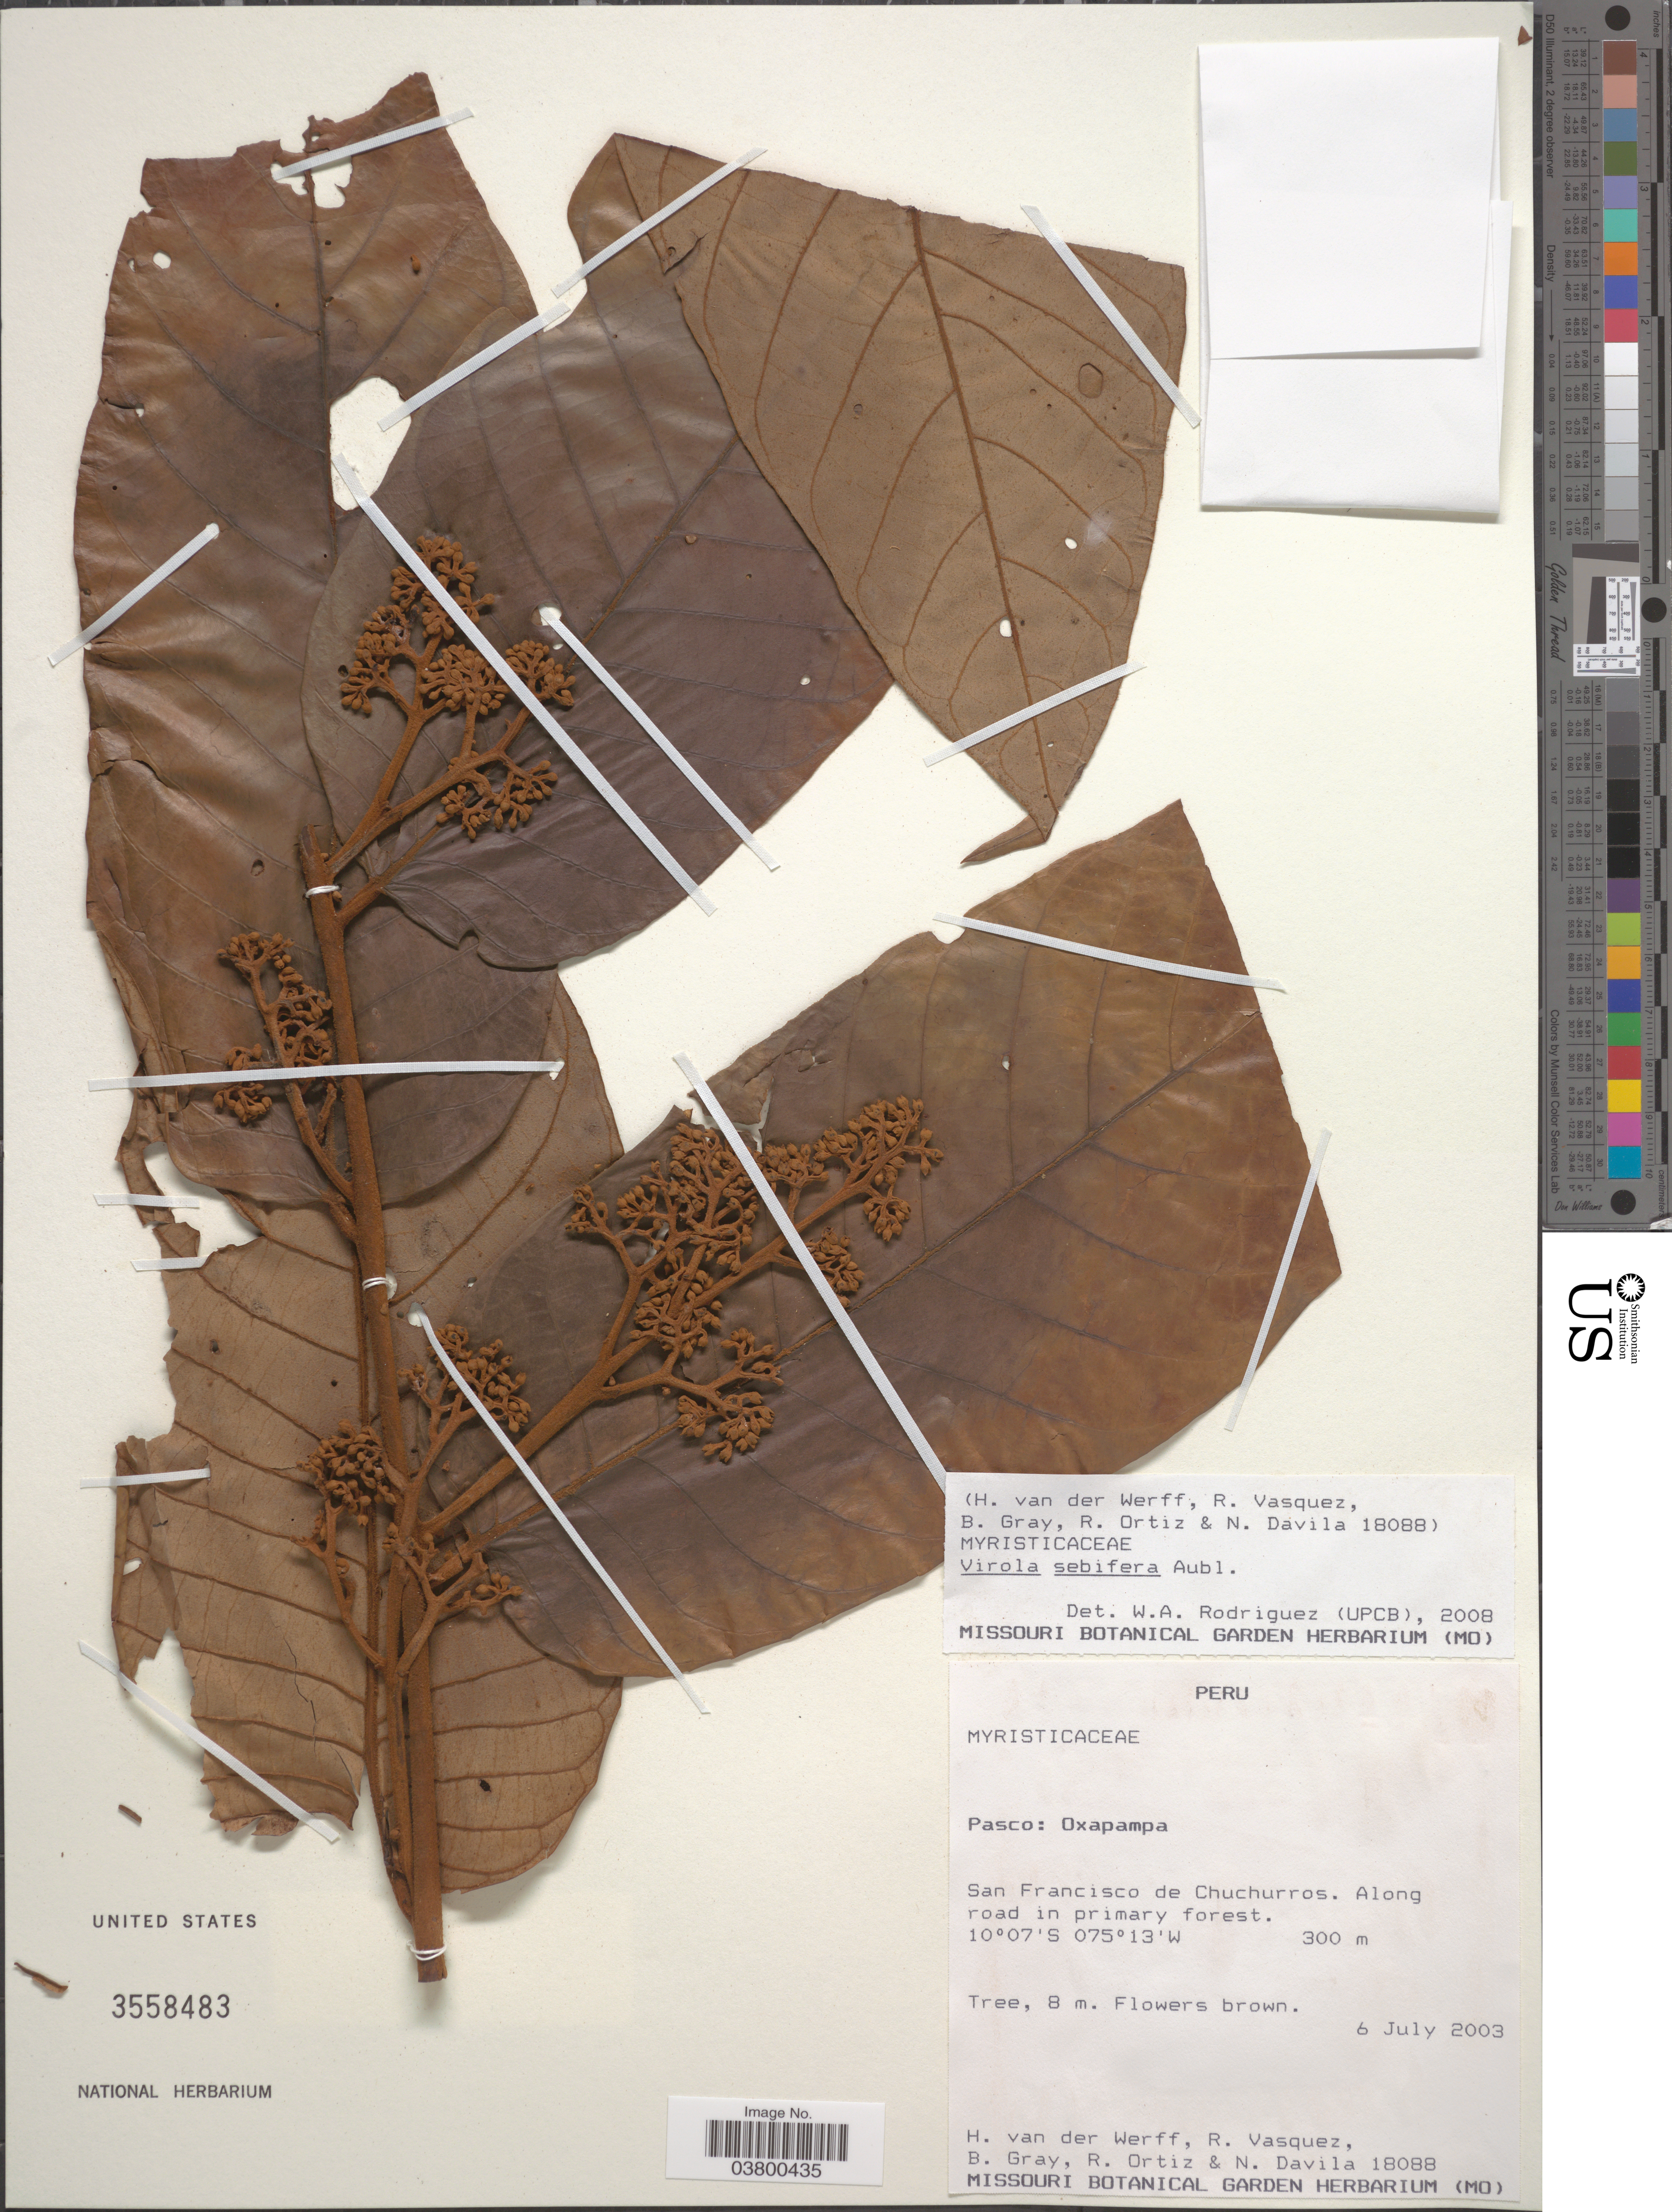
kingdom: Plantae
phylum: Tracheophyta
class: Magnoliopsida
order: Magnoliales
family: Myristicaceae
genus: Virola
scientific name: Virola sebifera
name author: Aubl.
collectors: H. van der Werff, R. Vasquez, B. Gray, R. Ortiz & N. Dávila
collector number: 18088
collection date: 2003-07-06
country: Peru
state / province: Pasco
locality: Oxapampa. San Francisco de Chuchurros. Along road in primary forest.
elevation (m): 300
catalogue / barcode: US 3558483